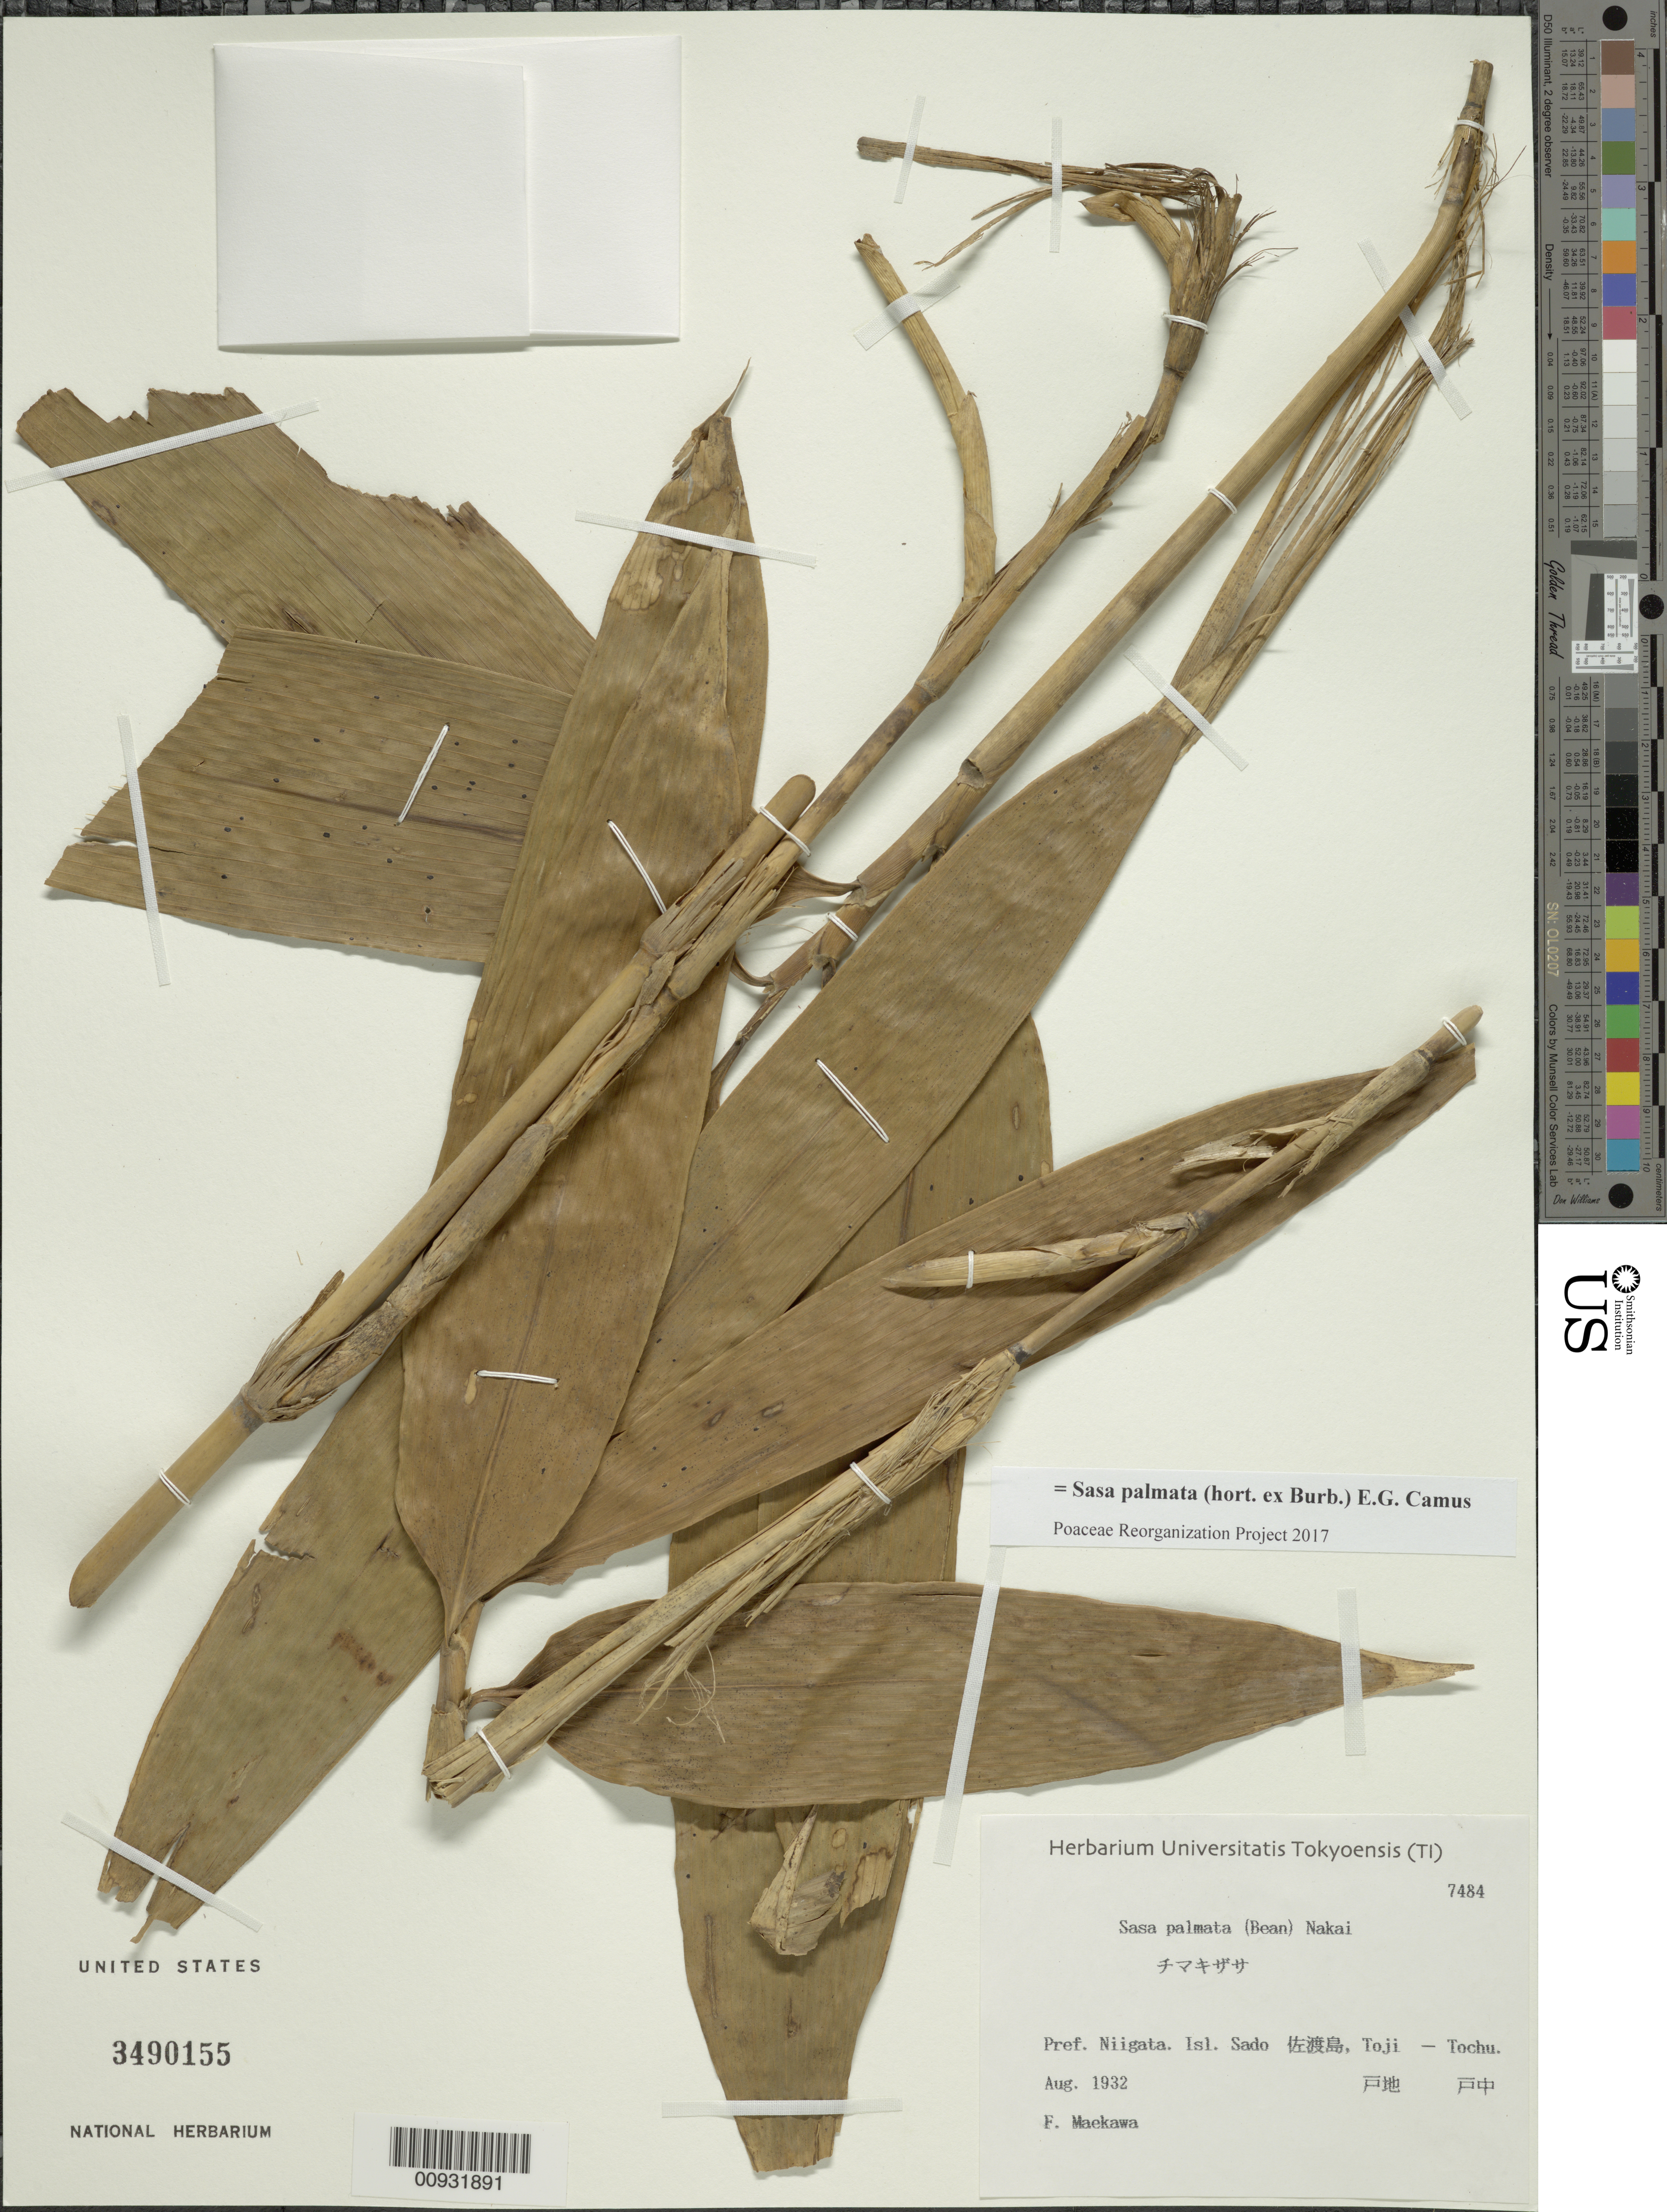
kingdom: Plantae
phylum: Tracheophyta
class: Liliopsida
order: Poales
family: Poaceae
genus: Sasa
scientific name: Sasa palmata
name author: (hort. ex Burb.) E.G. Camus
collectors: F. Maekawa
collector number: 7484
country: Japan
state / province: Niigata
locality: Sado, Toji - Tochu.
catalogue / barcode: US 3490155